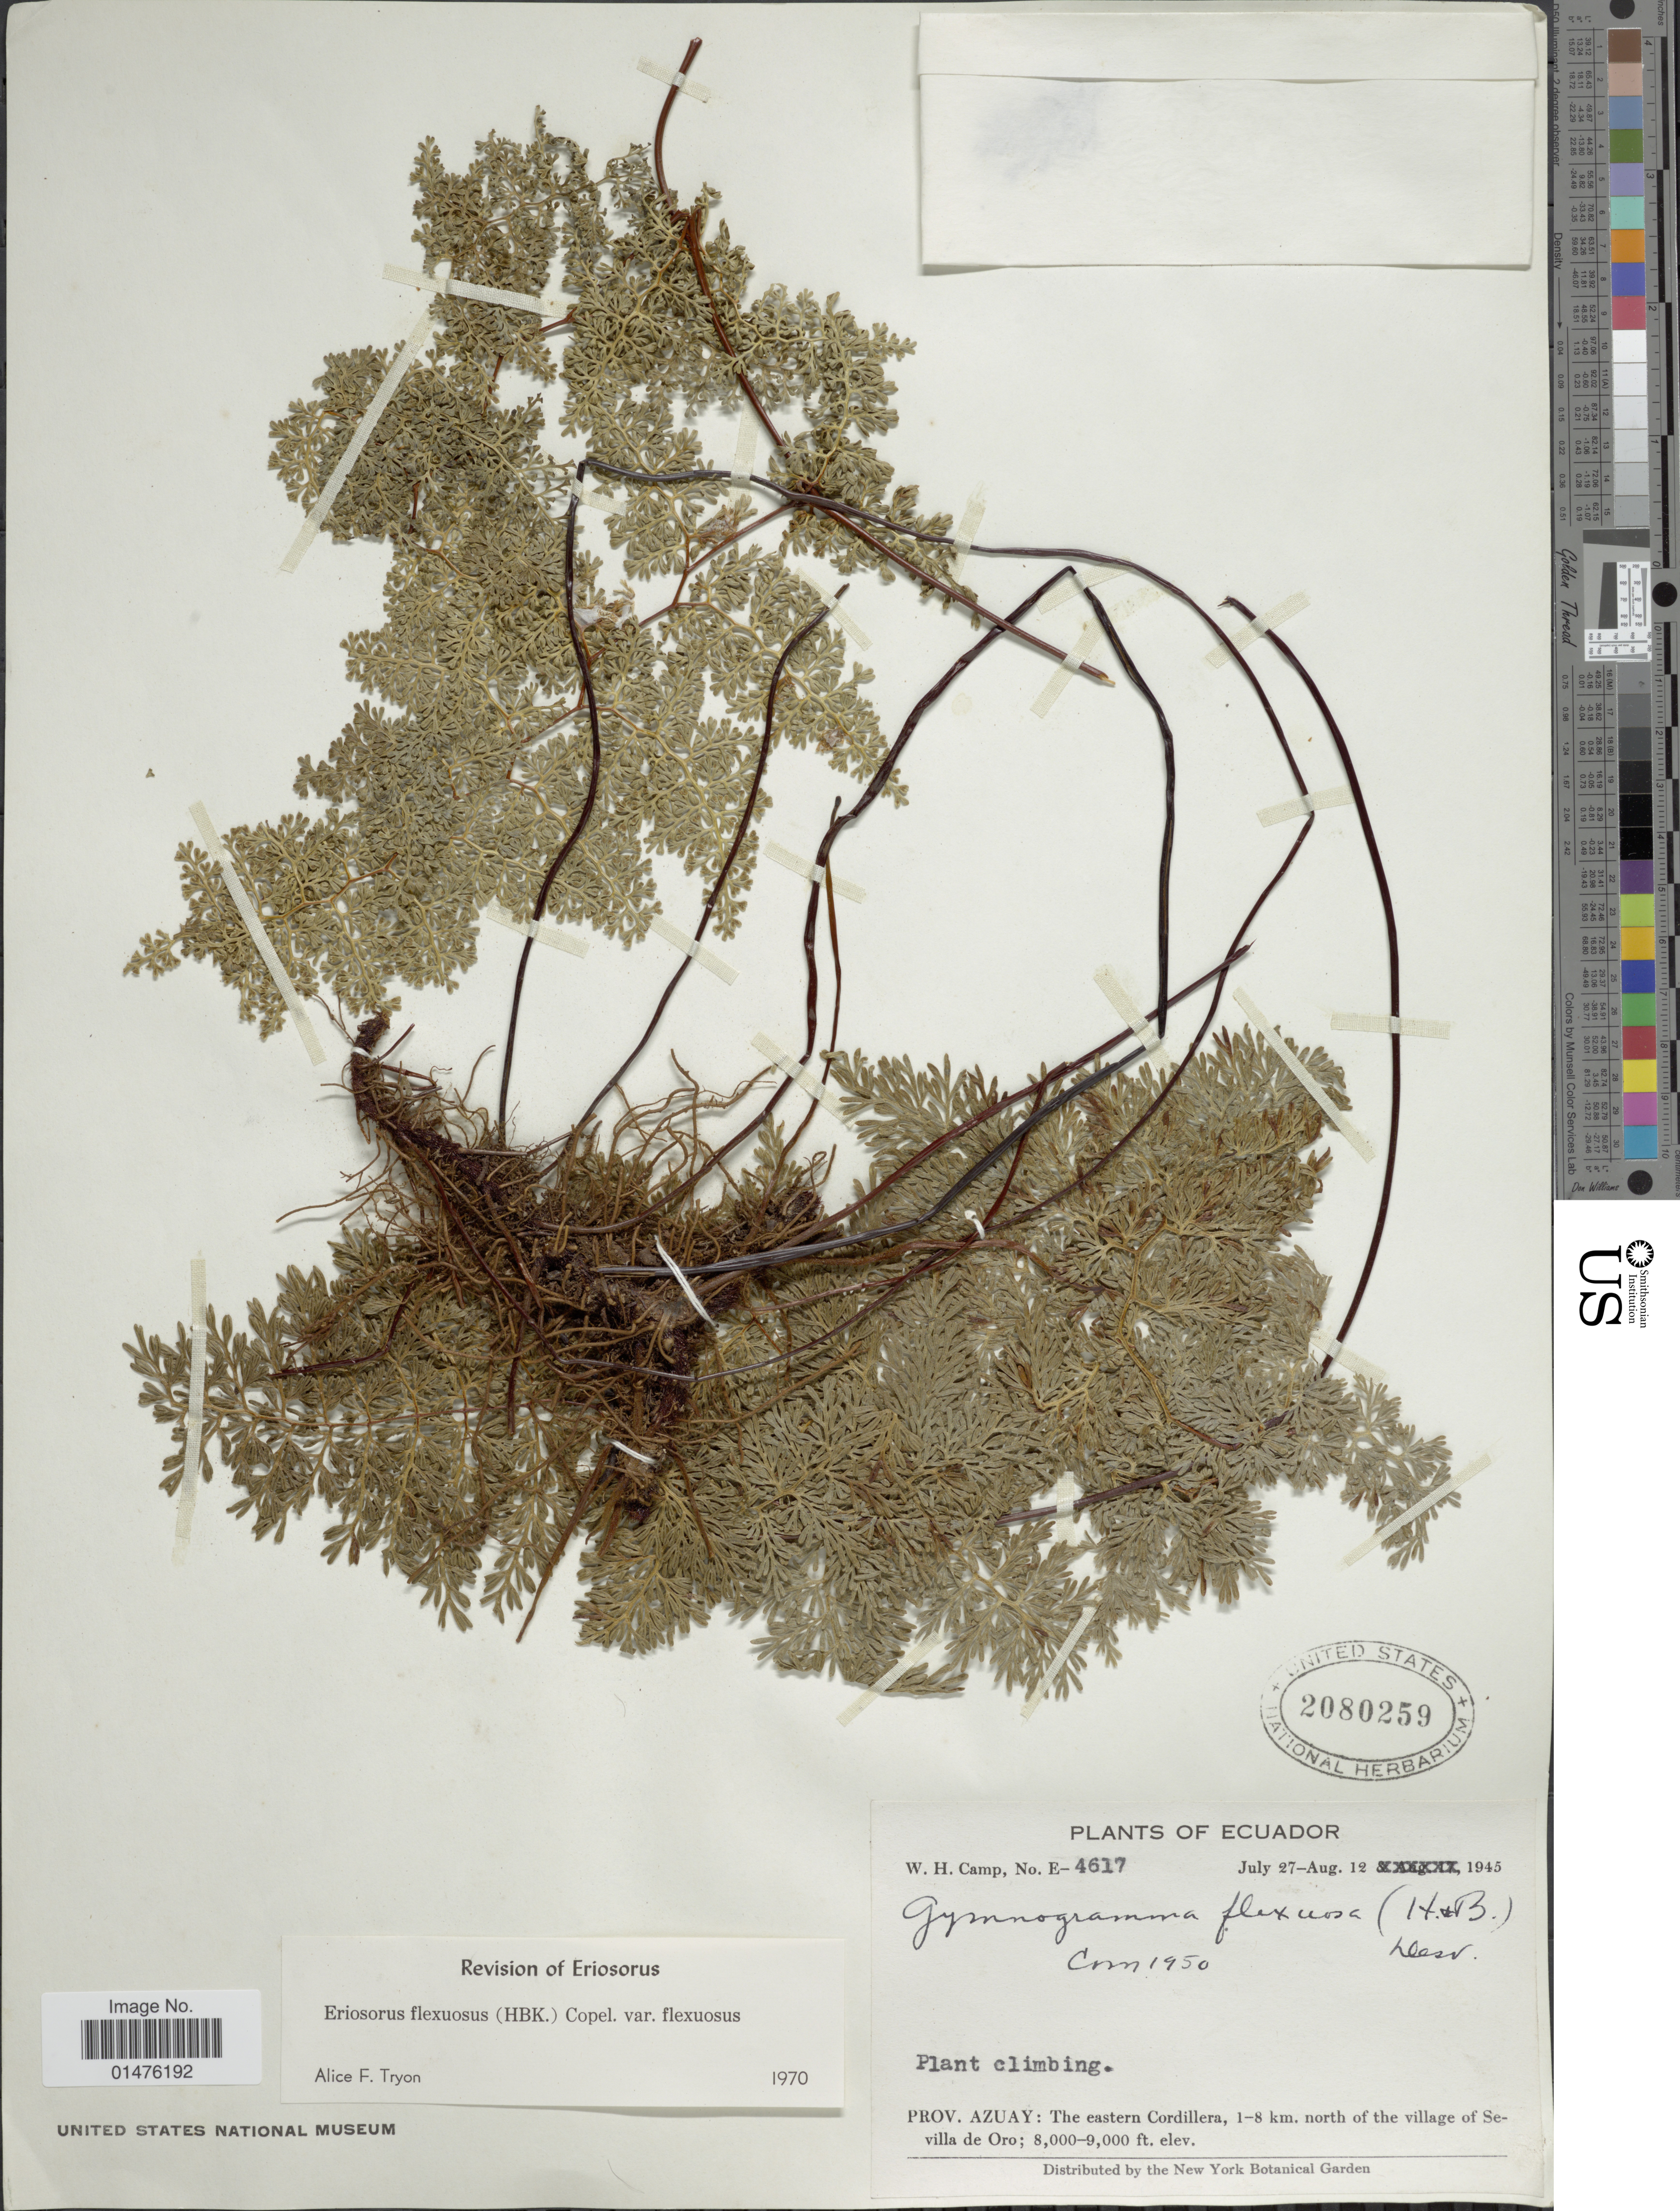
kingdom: Plantae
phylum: Tracheophyta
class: Polypodiopsida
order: Polypodiales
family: Pteridaceae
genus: Jamesonia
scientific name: Jamesonia flexuosa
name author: (Humb. & Bonpl.) Christenh.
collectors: W. H. Camp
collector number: E-4617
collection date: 1945-07-27/1945-08-12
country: Ecuador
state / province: Azuay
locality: The eastern Cordillera, 4-6 km. north of the village of Sevilla de Oro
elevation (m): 2438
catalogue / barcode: US 2080259